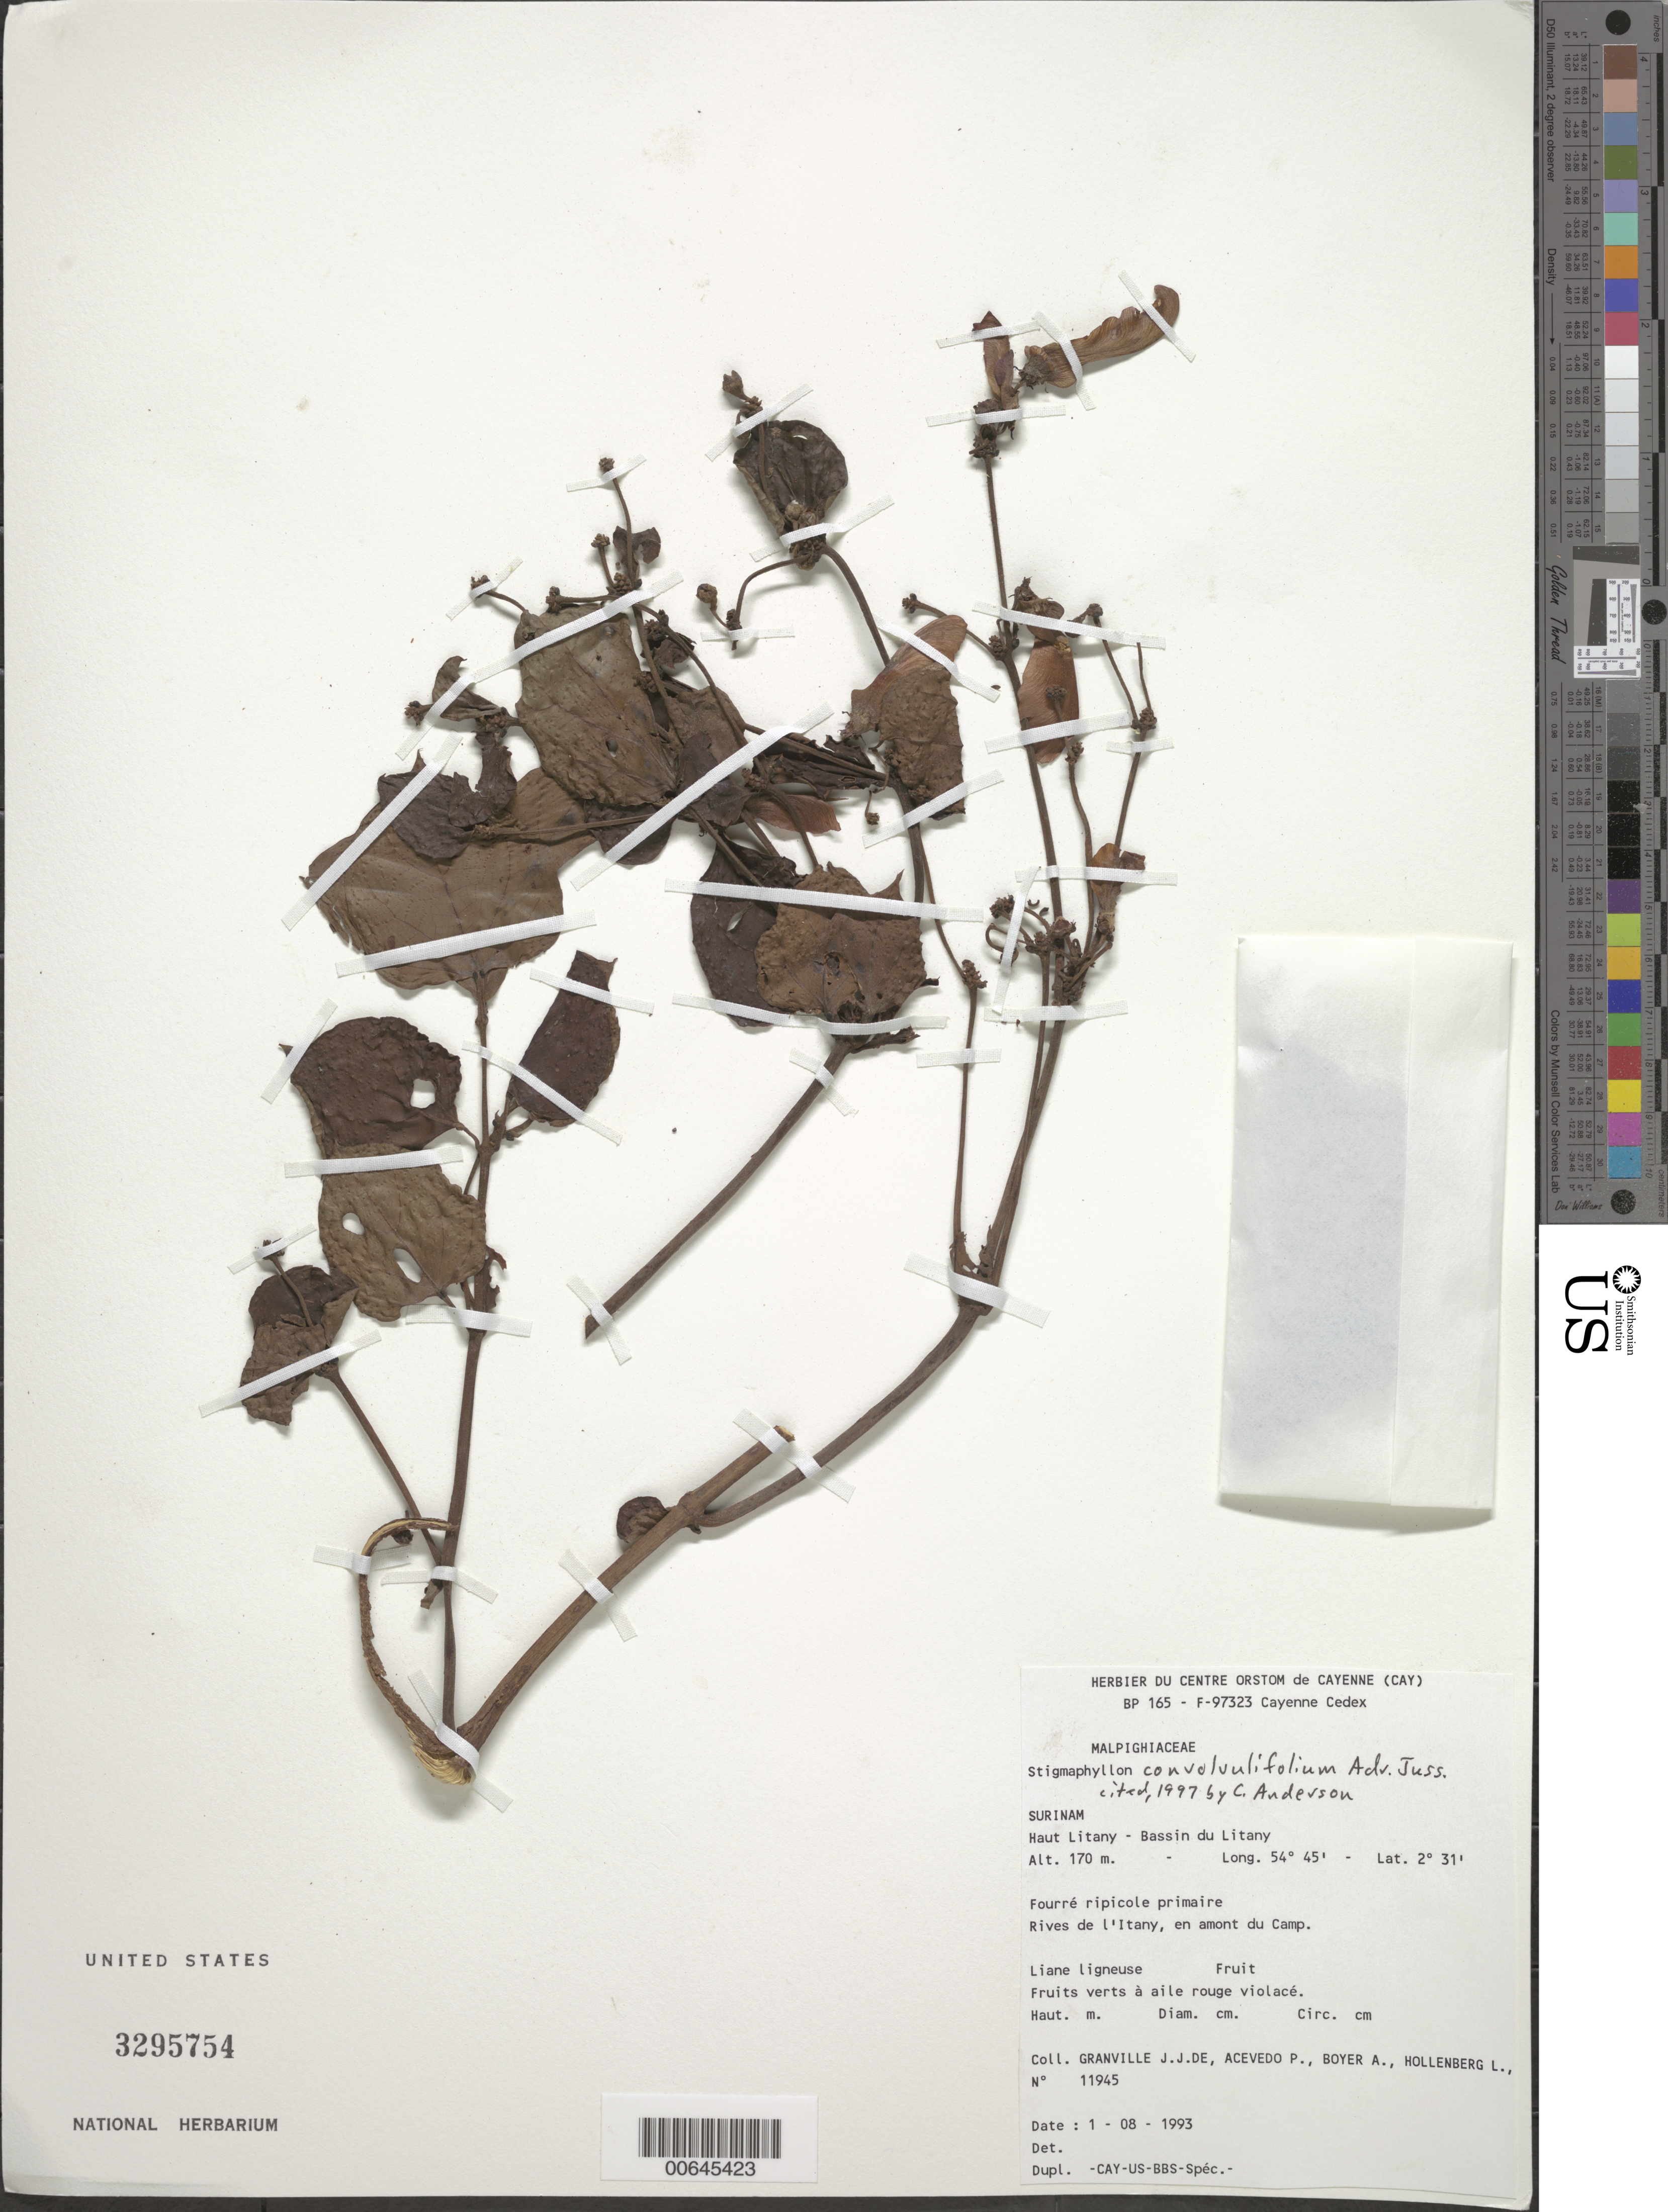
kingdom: Plantae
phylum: Tracheophyta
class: Magnoliopsida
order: Malpighiales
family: Malpighiaceae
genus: Stigmaphyllon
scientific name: Stigmaphyllon convolvulifolium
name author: A. Juss.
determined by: Anderson, C.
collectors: J.-J. de Granville, P. Acevedo-Rodr., A. Boyer & L. Hollenberg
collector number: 11945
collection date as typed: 1-Aug-93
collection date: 1993-08-01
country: Suriname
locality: Haut Litany, Bassin du Litany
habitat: Primary riparian forest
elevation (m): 170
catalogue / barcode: US 3295754